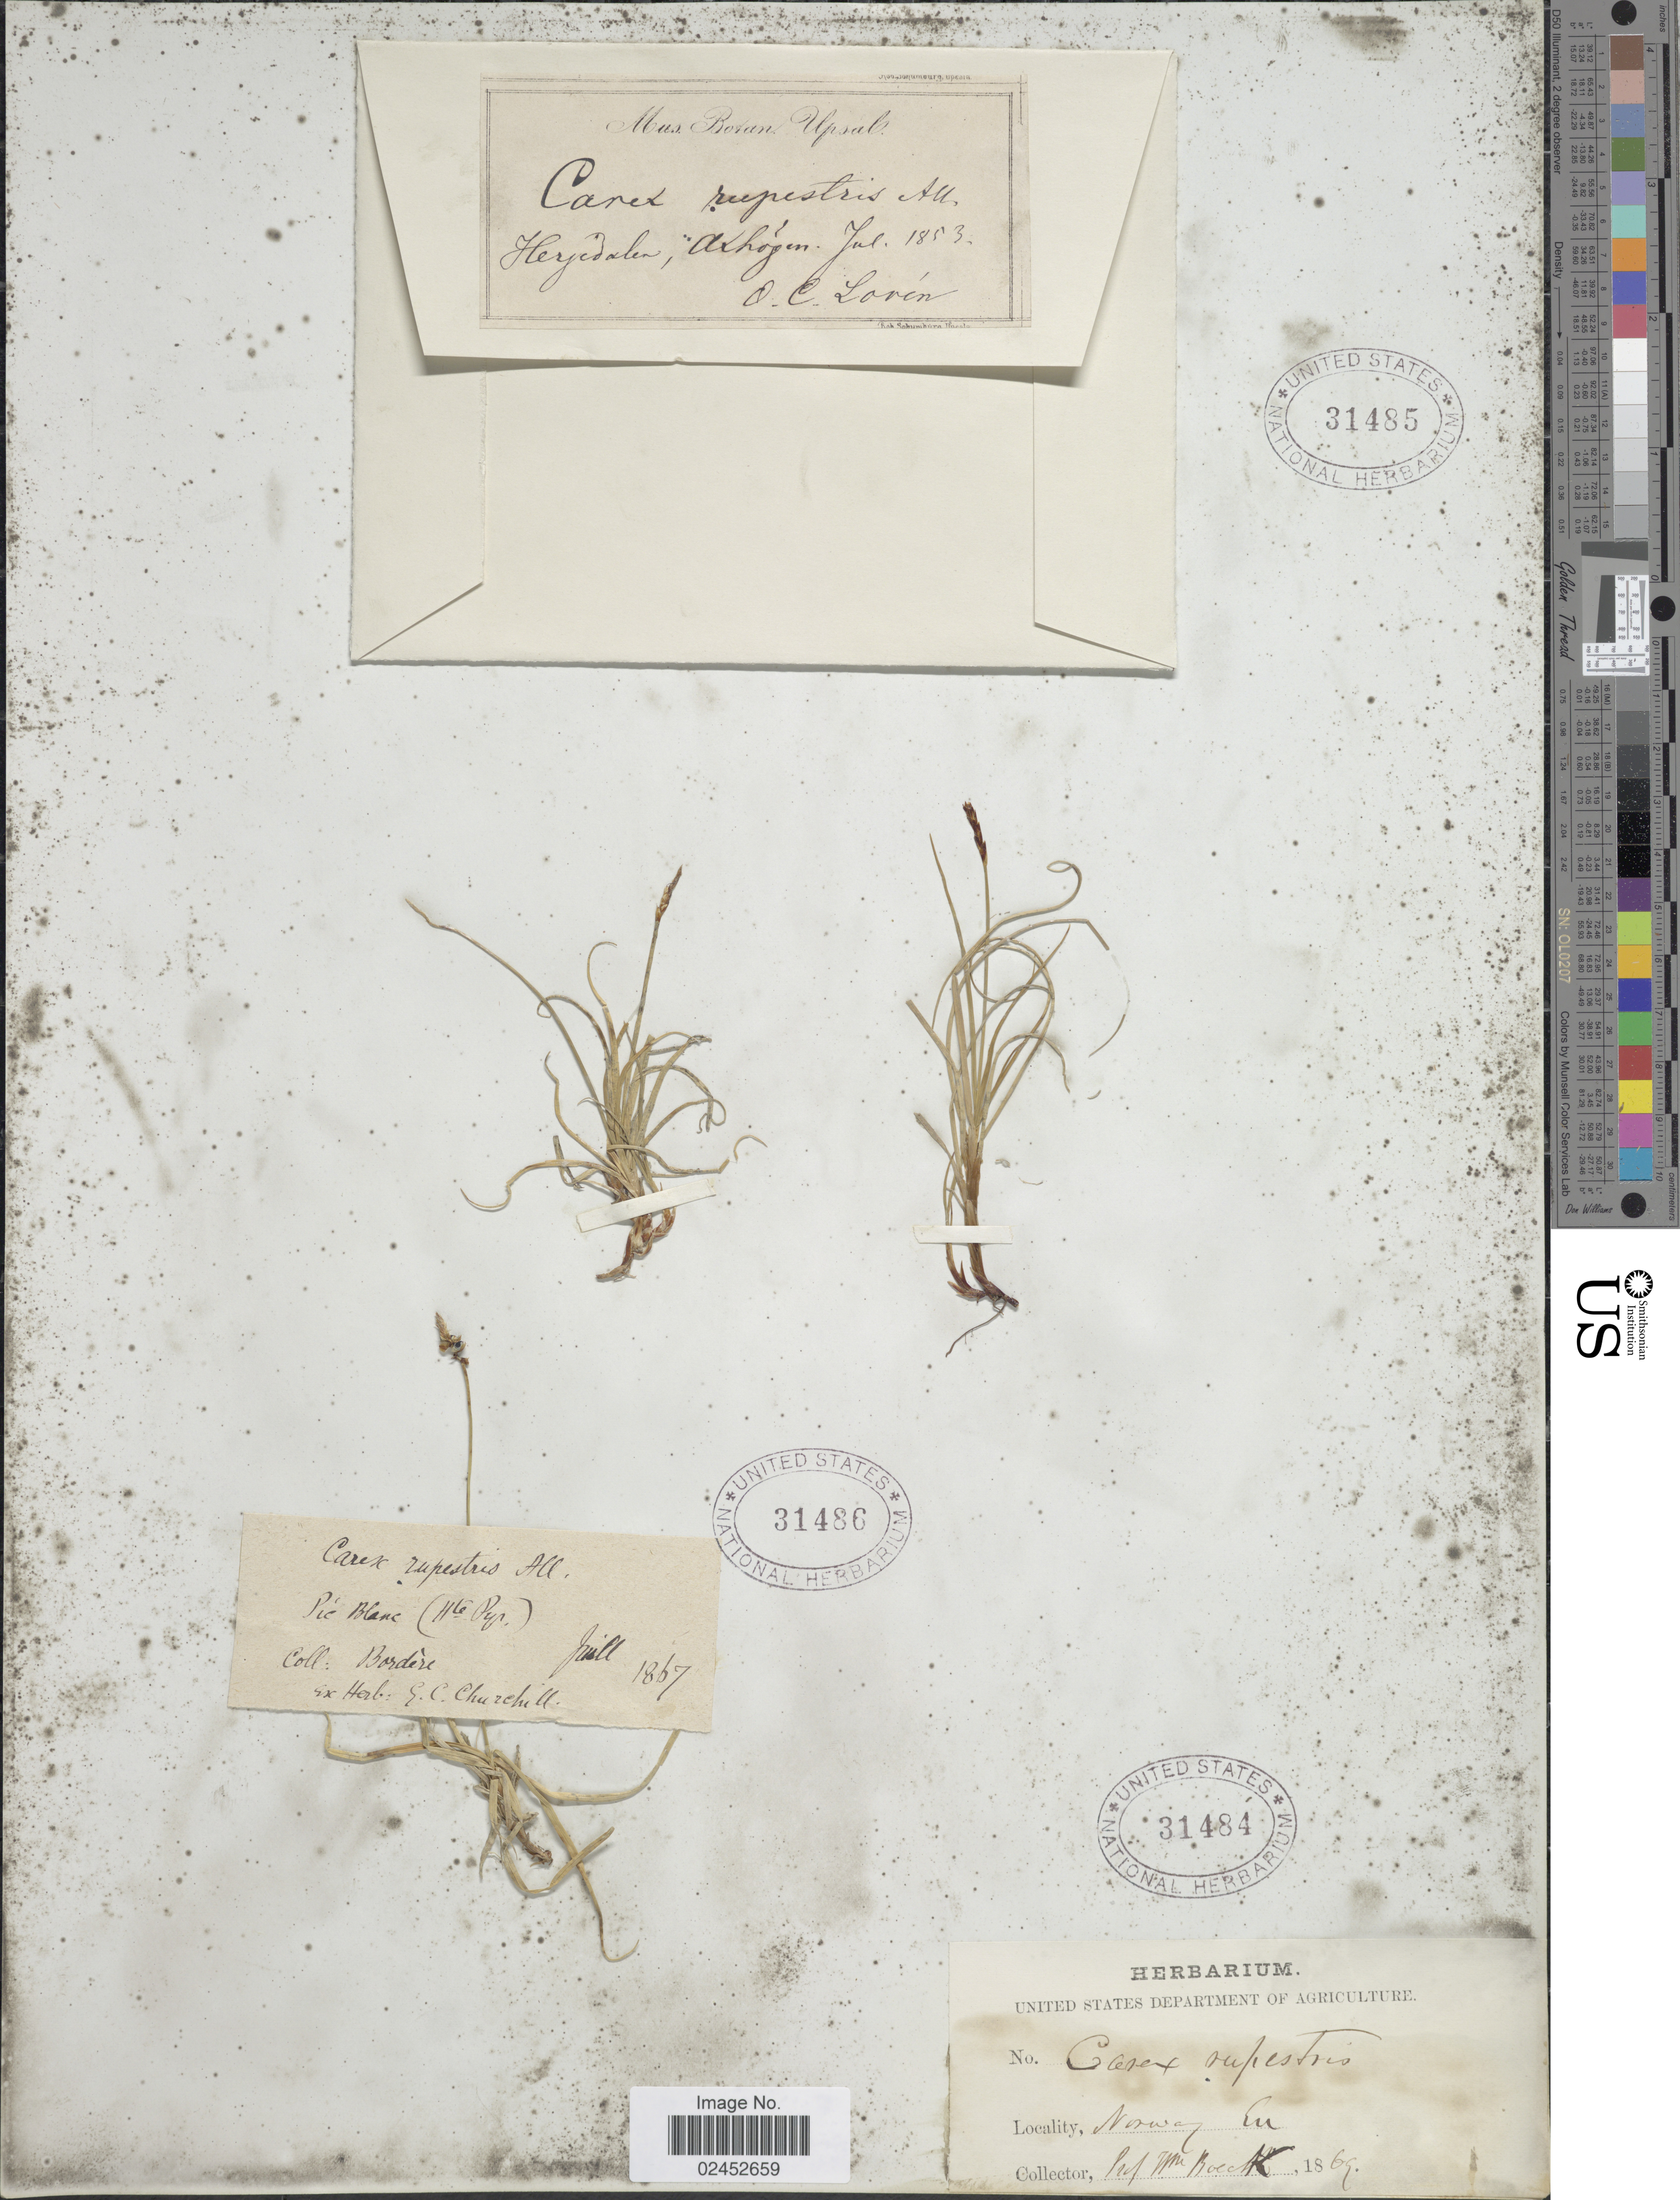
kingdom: Plantae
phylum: Tracheophyta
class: Liliopsida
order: Poales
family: Cyperaceae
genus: Carex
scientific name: Carex rupestris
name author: All.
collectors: -. Bordere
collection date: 1867-07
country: France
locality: Pre Blanc (Hte Pyr.)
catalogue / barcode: US 31486